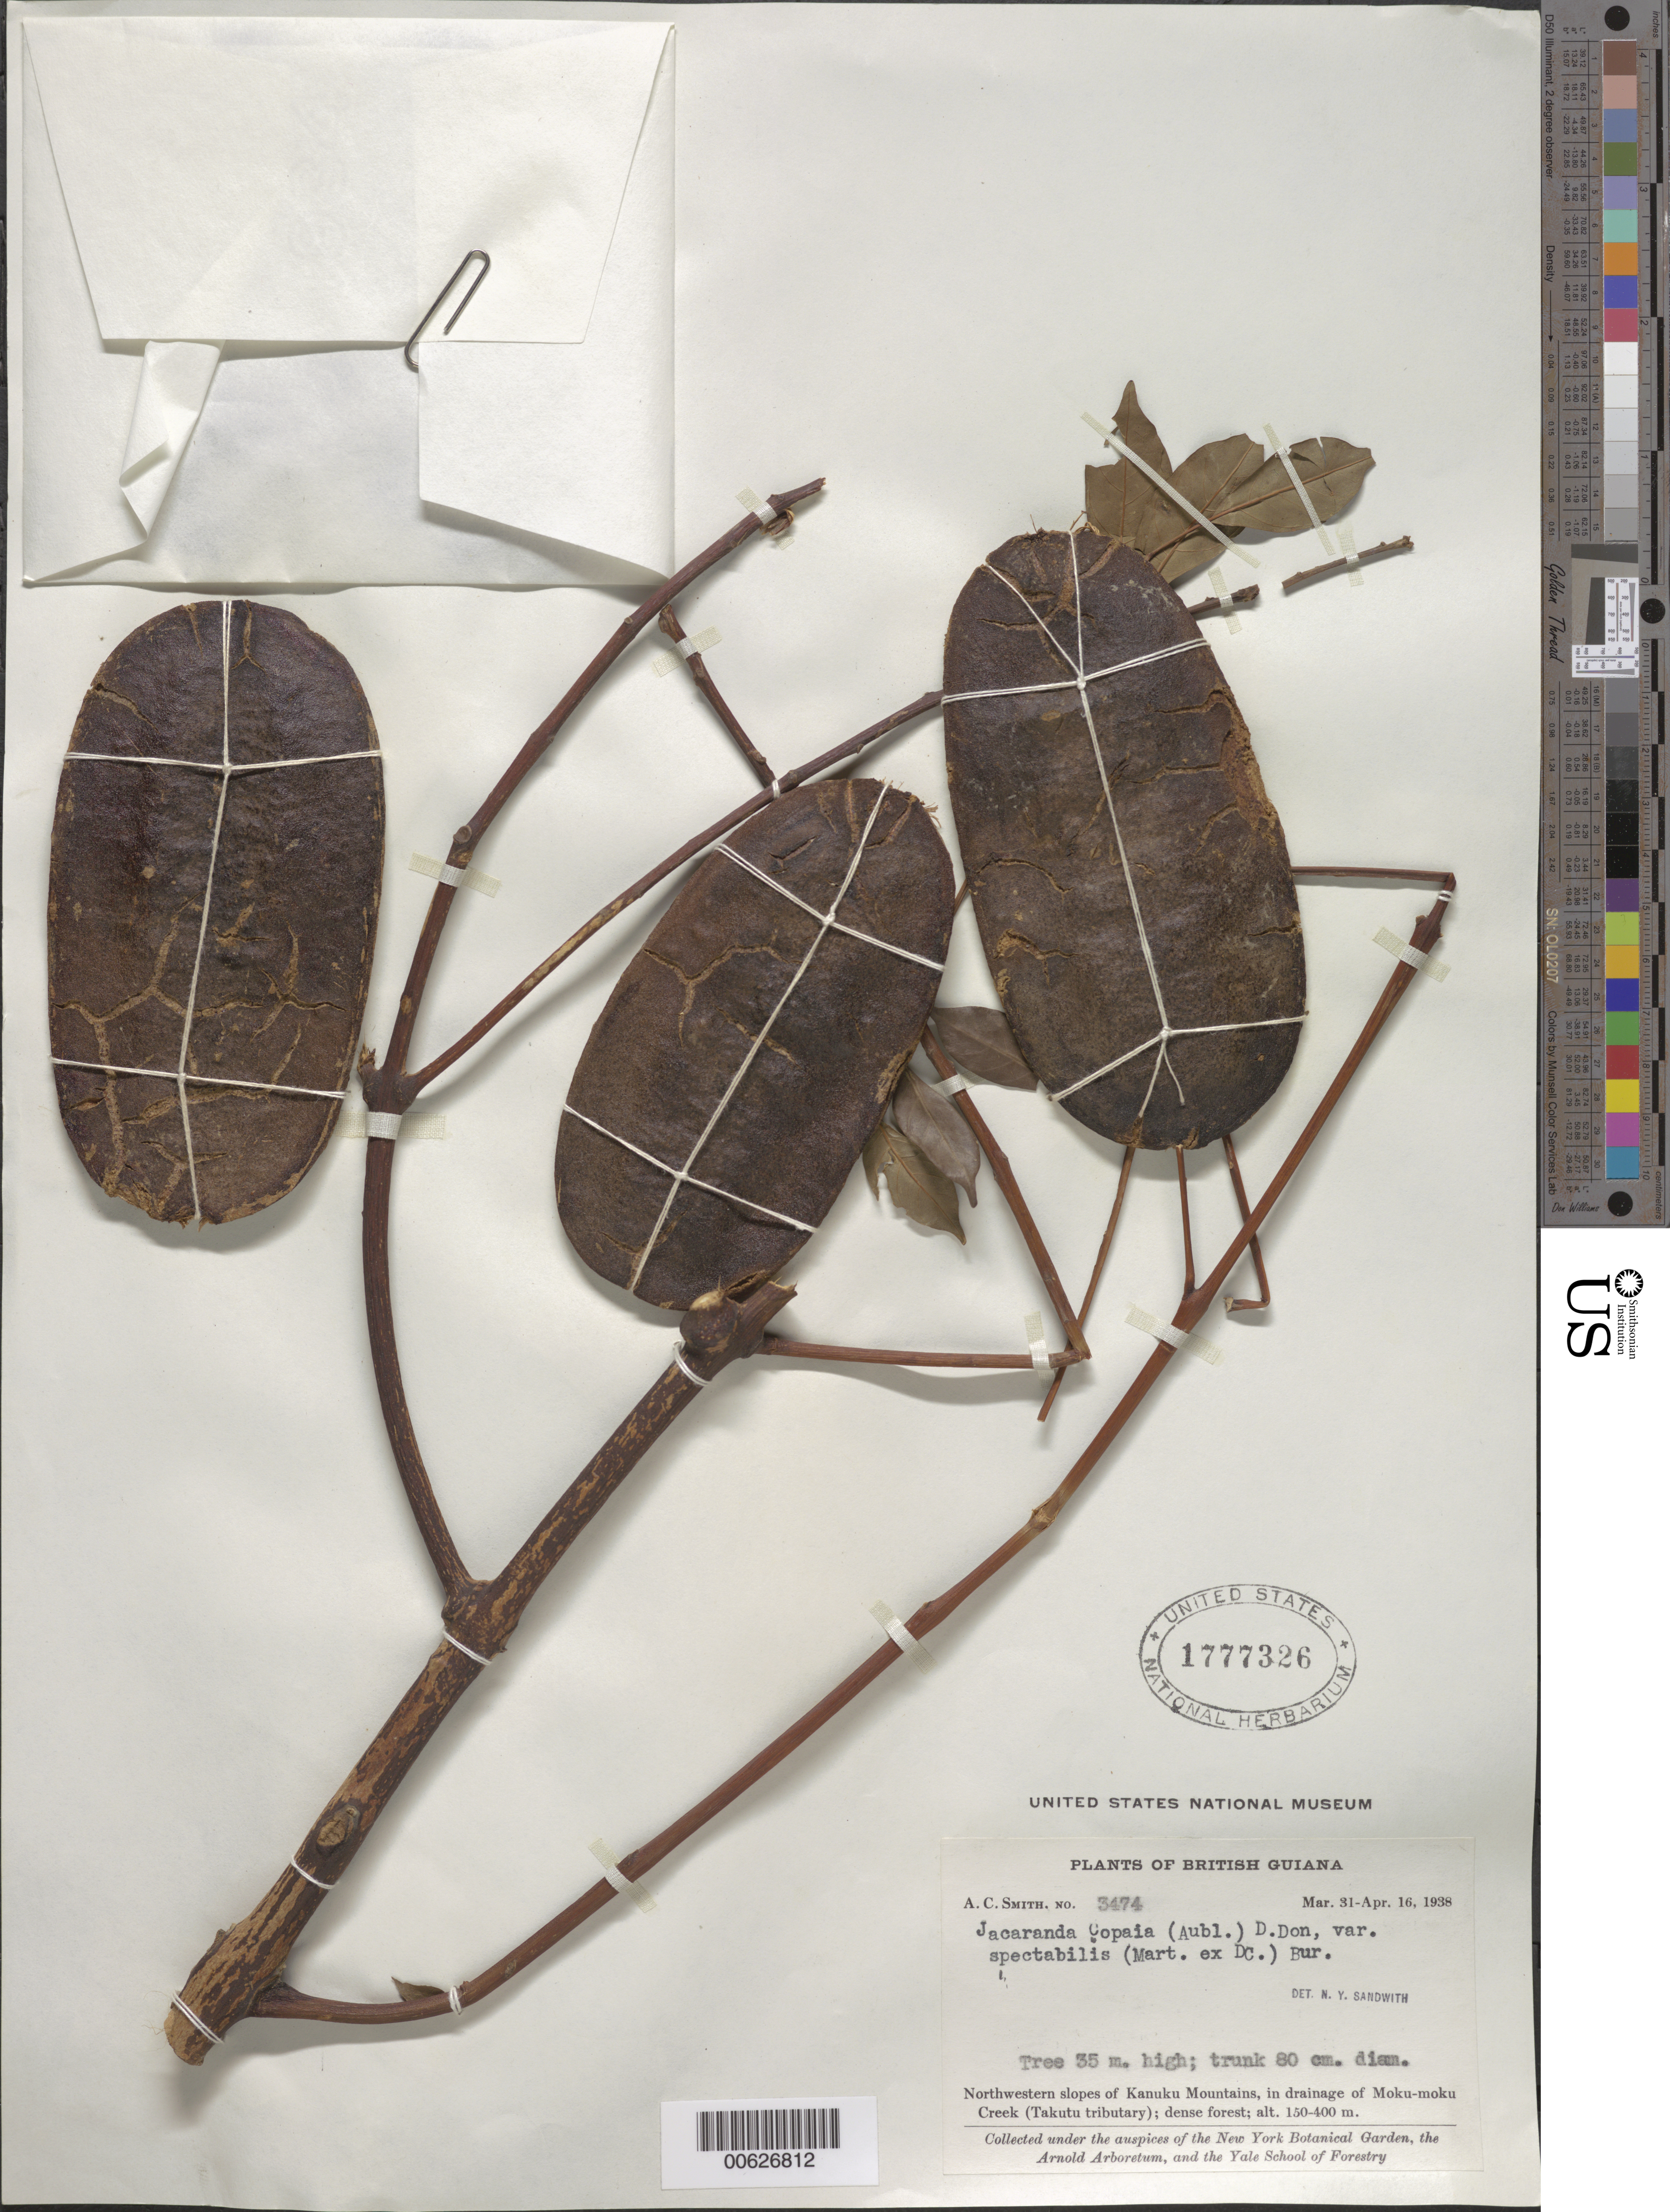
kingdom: Plantae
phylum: Tracheophyta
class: Magnoliopsida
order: Lamiales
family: Bignoniaceae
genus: Jacaranda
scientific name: Jacaranda copaia subsp. spectabilis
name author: (Mart. ex DC.) A.H. Gentry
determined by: Sandwith, N. Y.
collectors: A. C. Smith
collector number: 3474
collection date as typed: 31-Mar-38 to 16-Apr-38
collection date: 1938-03-31/1938-04-16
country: Guyana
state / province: U. Takutu-U. Essequibo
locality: Kanuku Mts., NW slopes, in drainage of Moku-moku Creek (Takutu tributary)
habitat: Dense forest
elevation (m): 150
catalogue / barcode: US 1777326